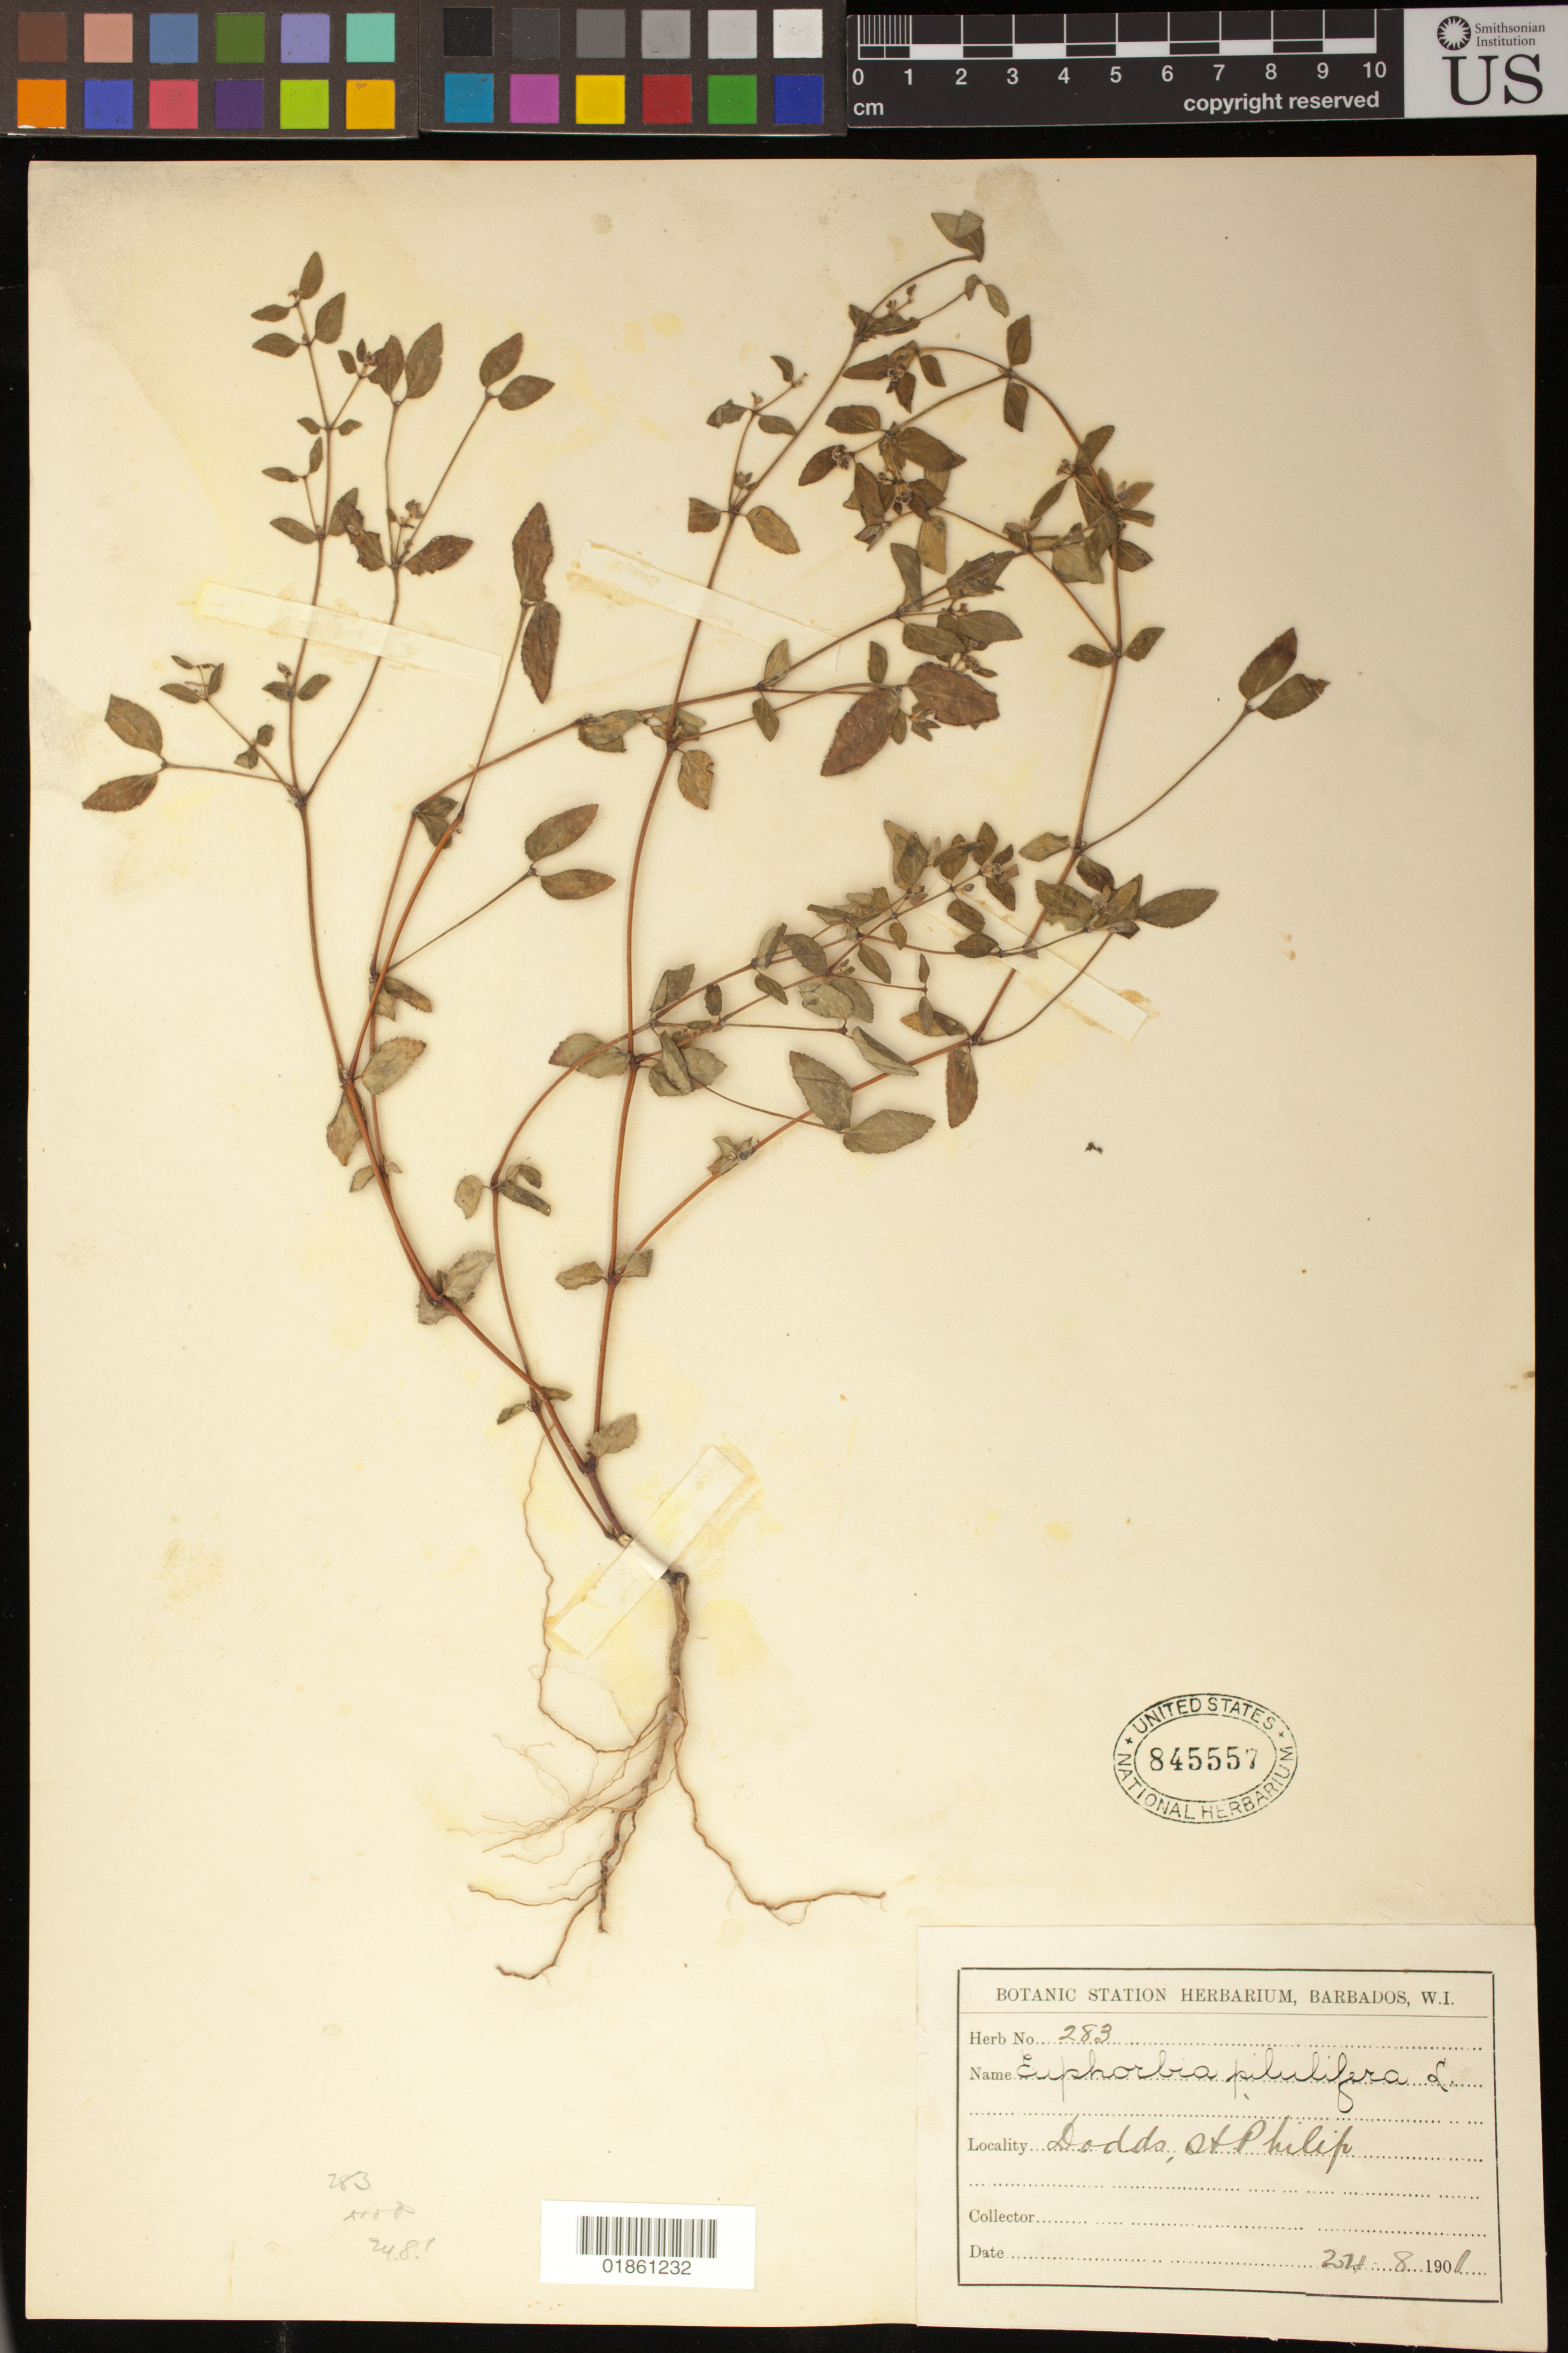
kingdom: Plantae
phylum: Tracheophyta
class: Magnoliopsida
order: Malpighiales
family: Euphorbiaceae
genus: Euphorbia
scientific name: Euphorbia sp.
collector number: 283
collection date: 1901-08-24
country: Barbados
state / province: Saint Philip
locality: Dodds, St Philip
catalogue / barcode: US 845557